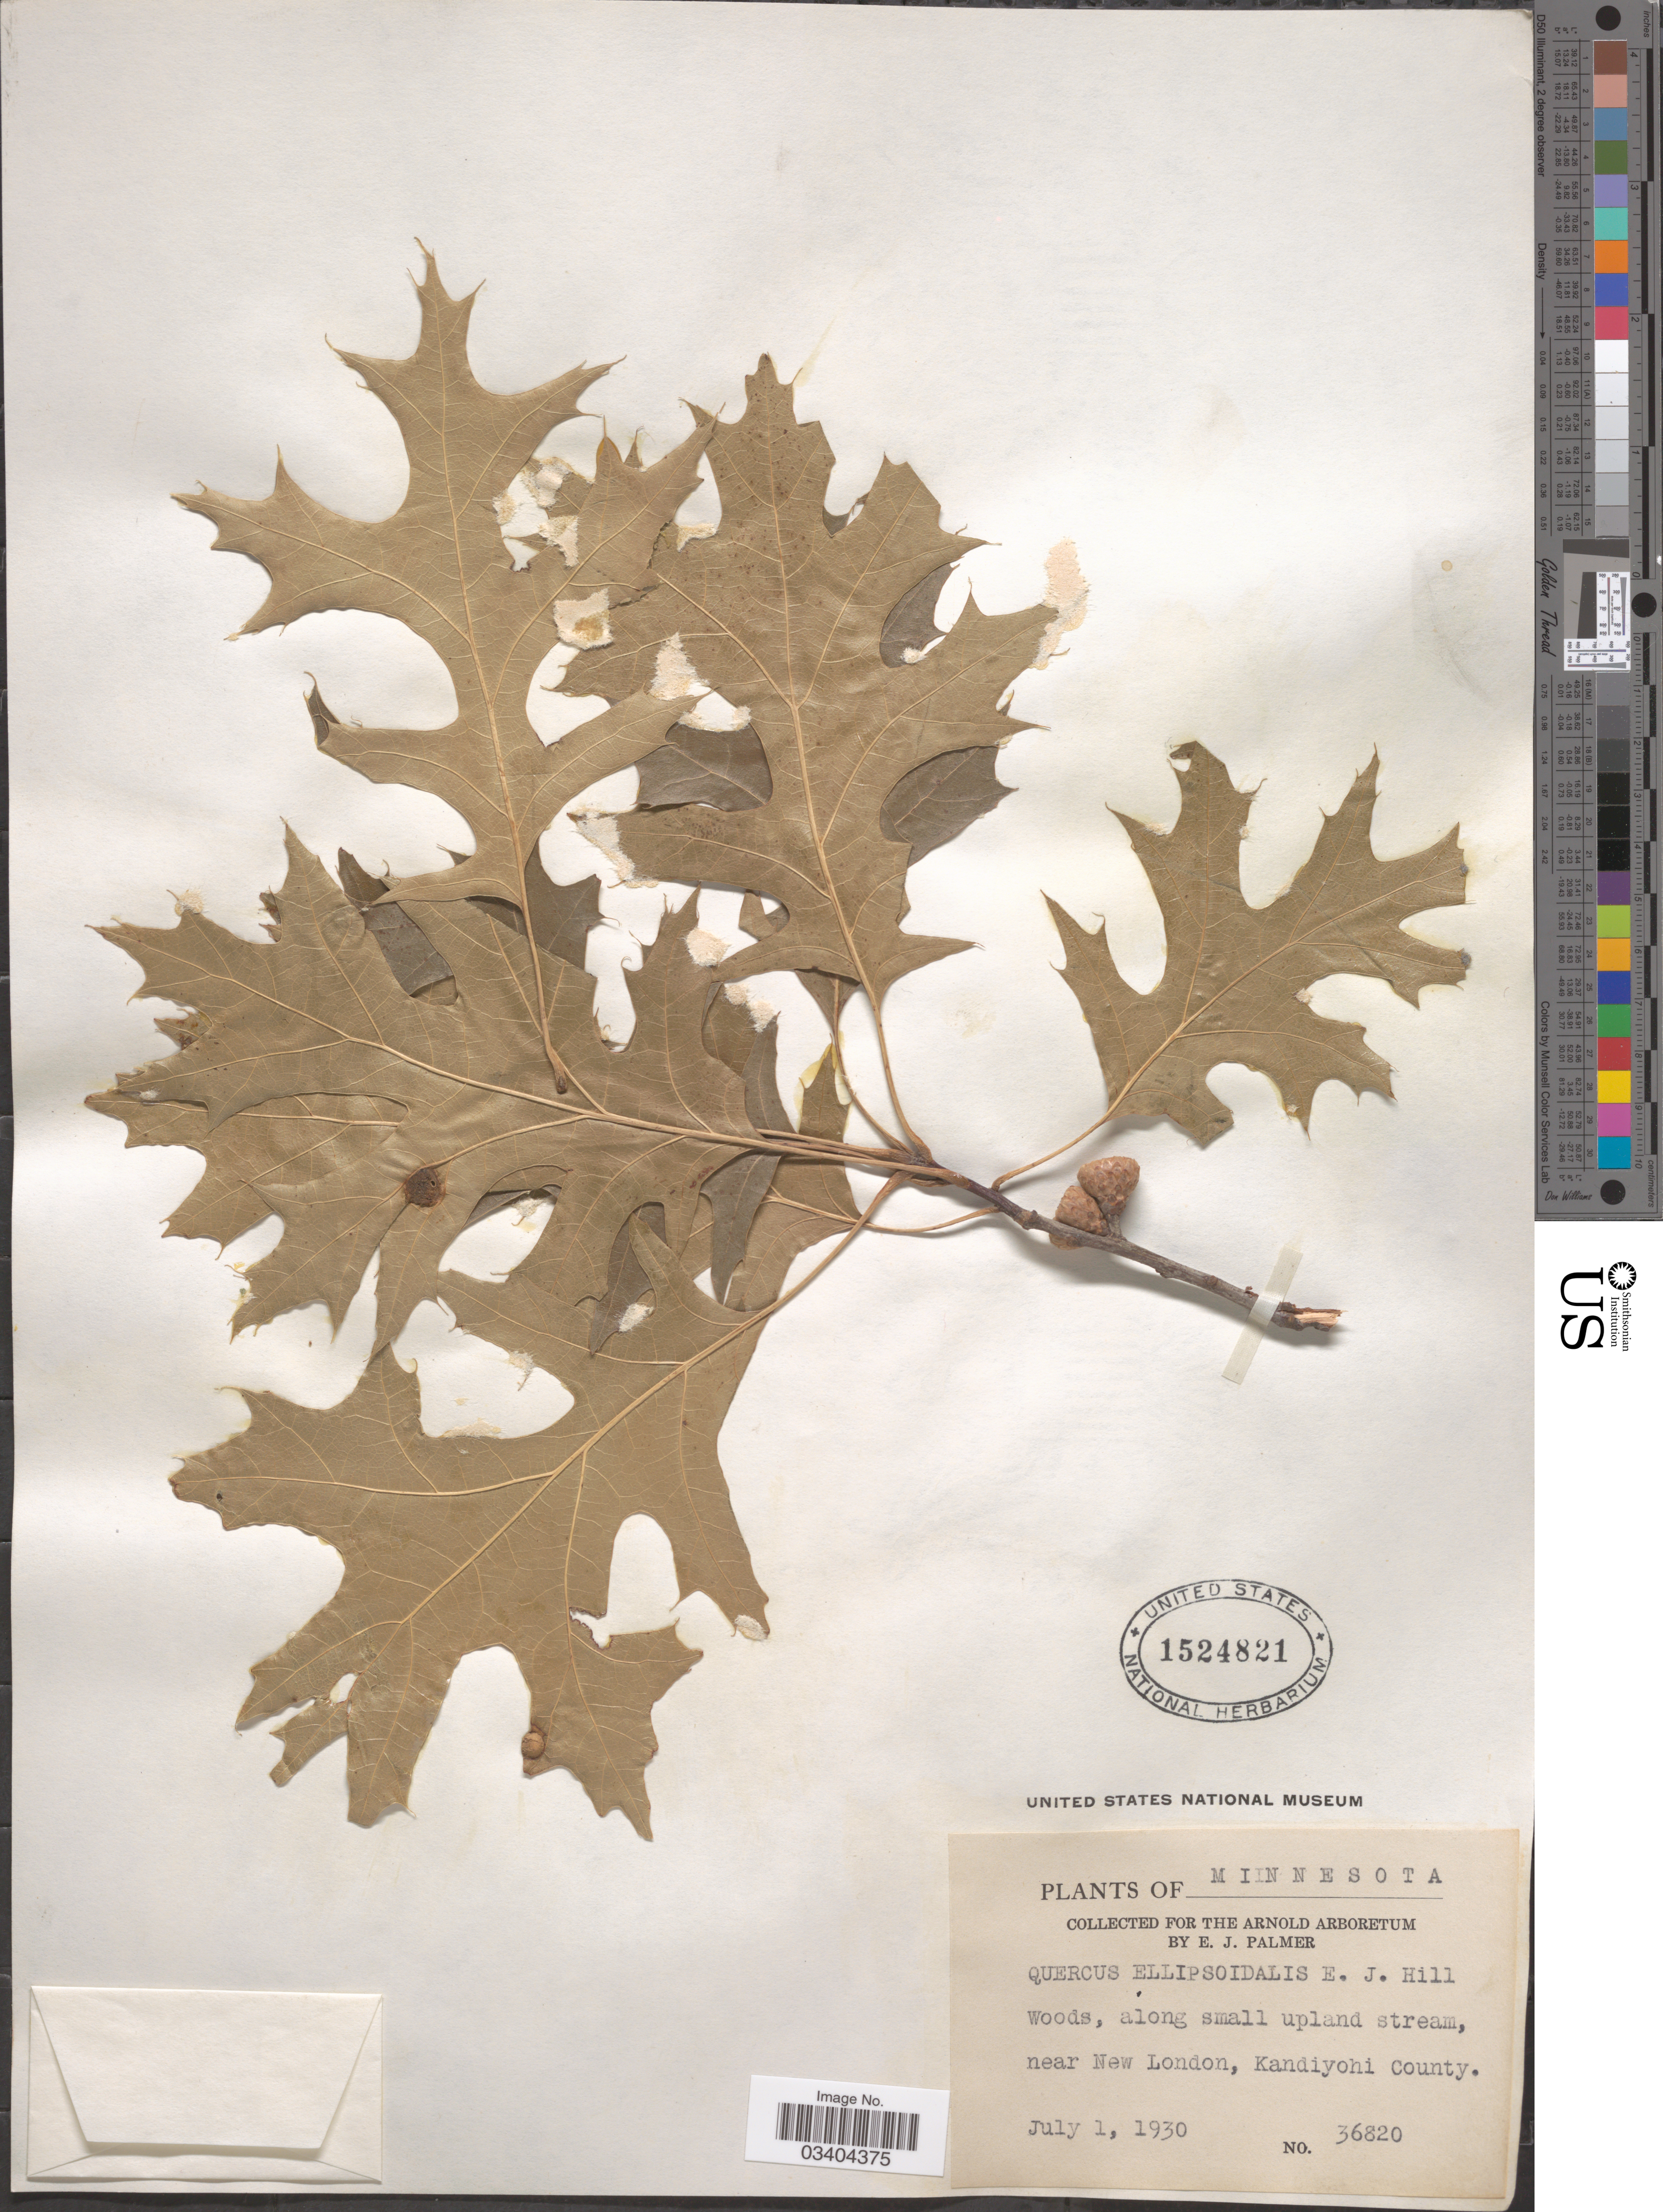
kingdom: Plantae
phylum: Tracheophyta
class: Magnoliopsida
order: Fagales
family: Fagaceae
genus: Quercus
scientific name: Quercus ellipsoidalis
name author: E.J. Hill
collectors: E. J. Palmer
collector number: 36820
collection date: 1930-07-01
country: United States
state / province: Minnesota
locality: Woods, along small upland stream, near New London, Kandiyohi County.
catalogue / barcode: US 1524821